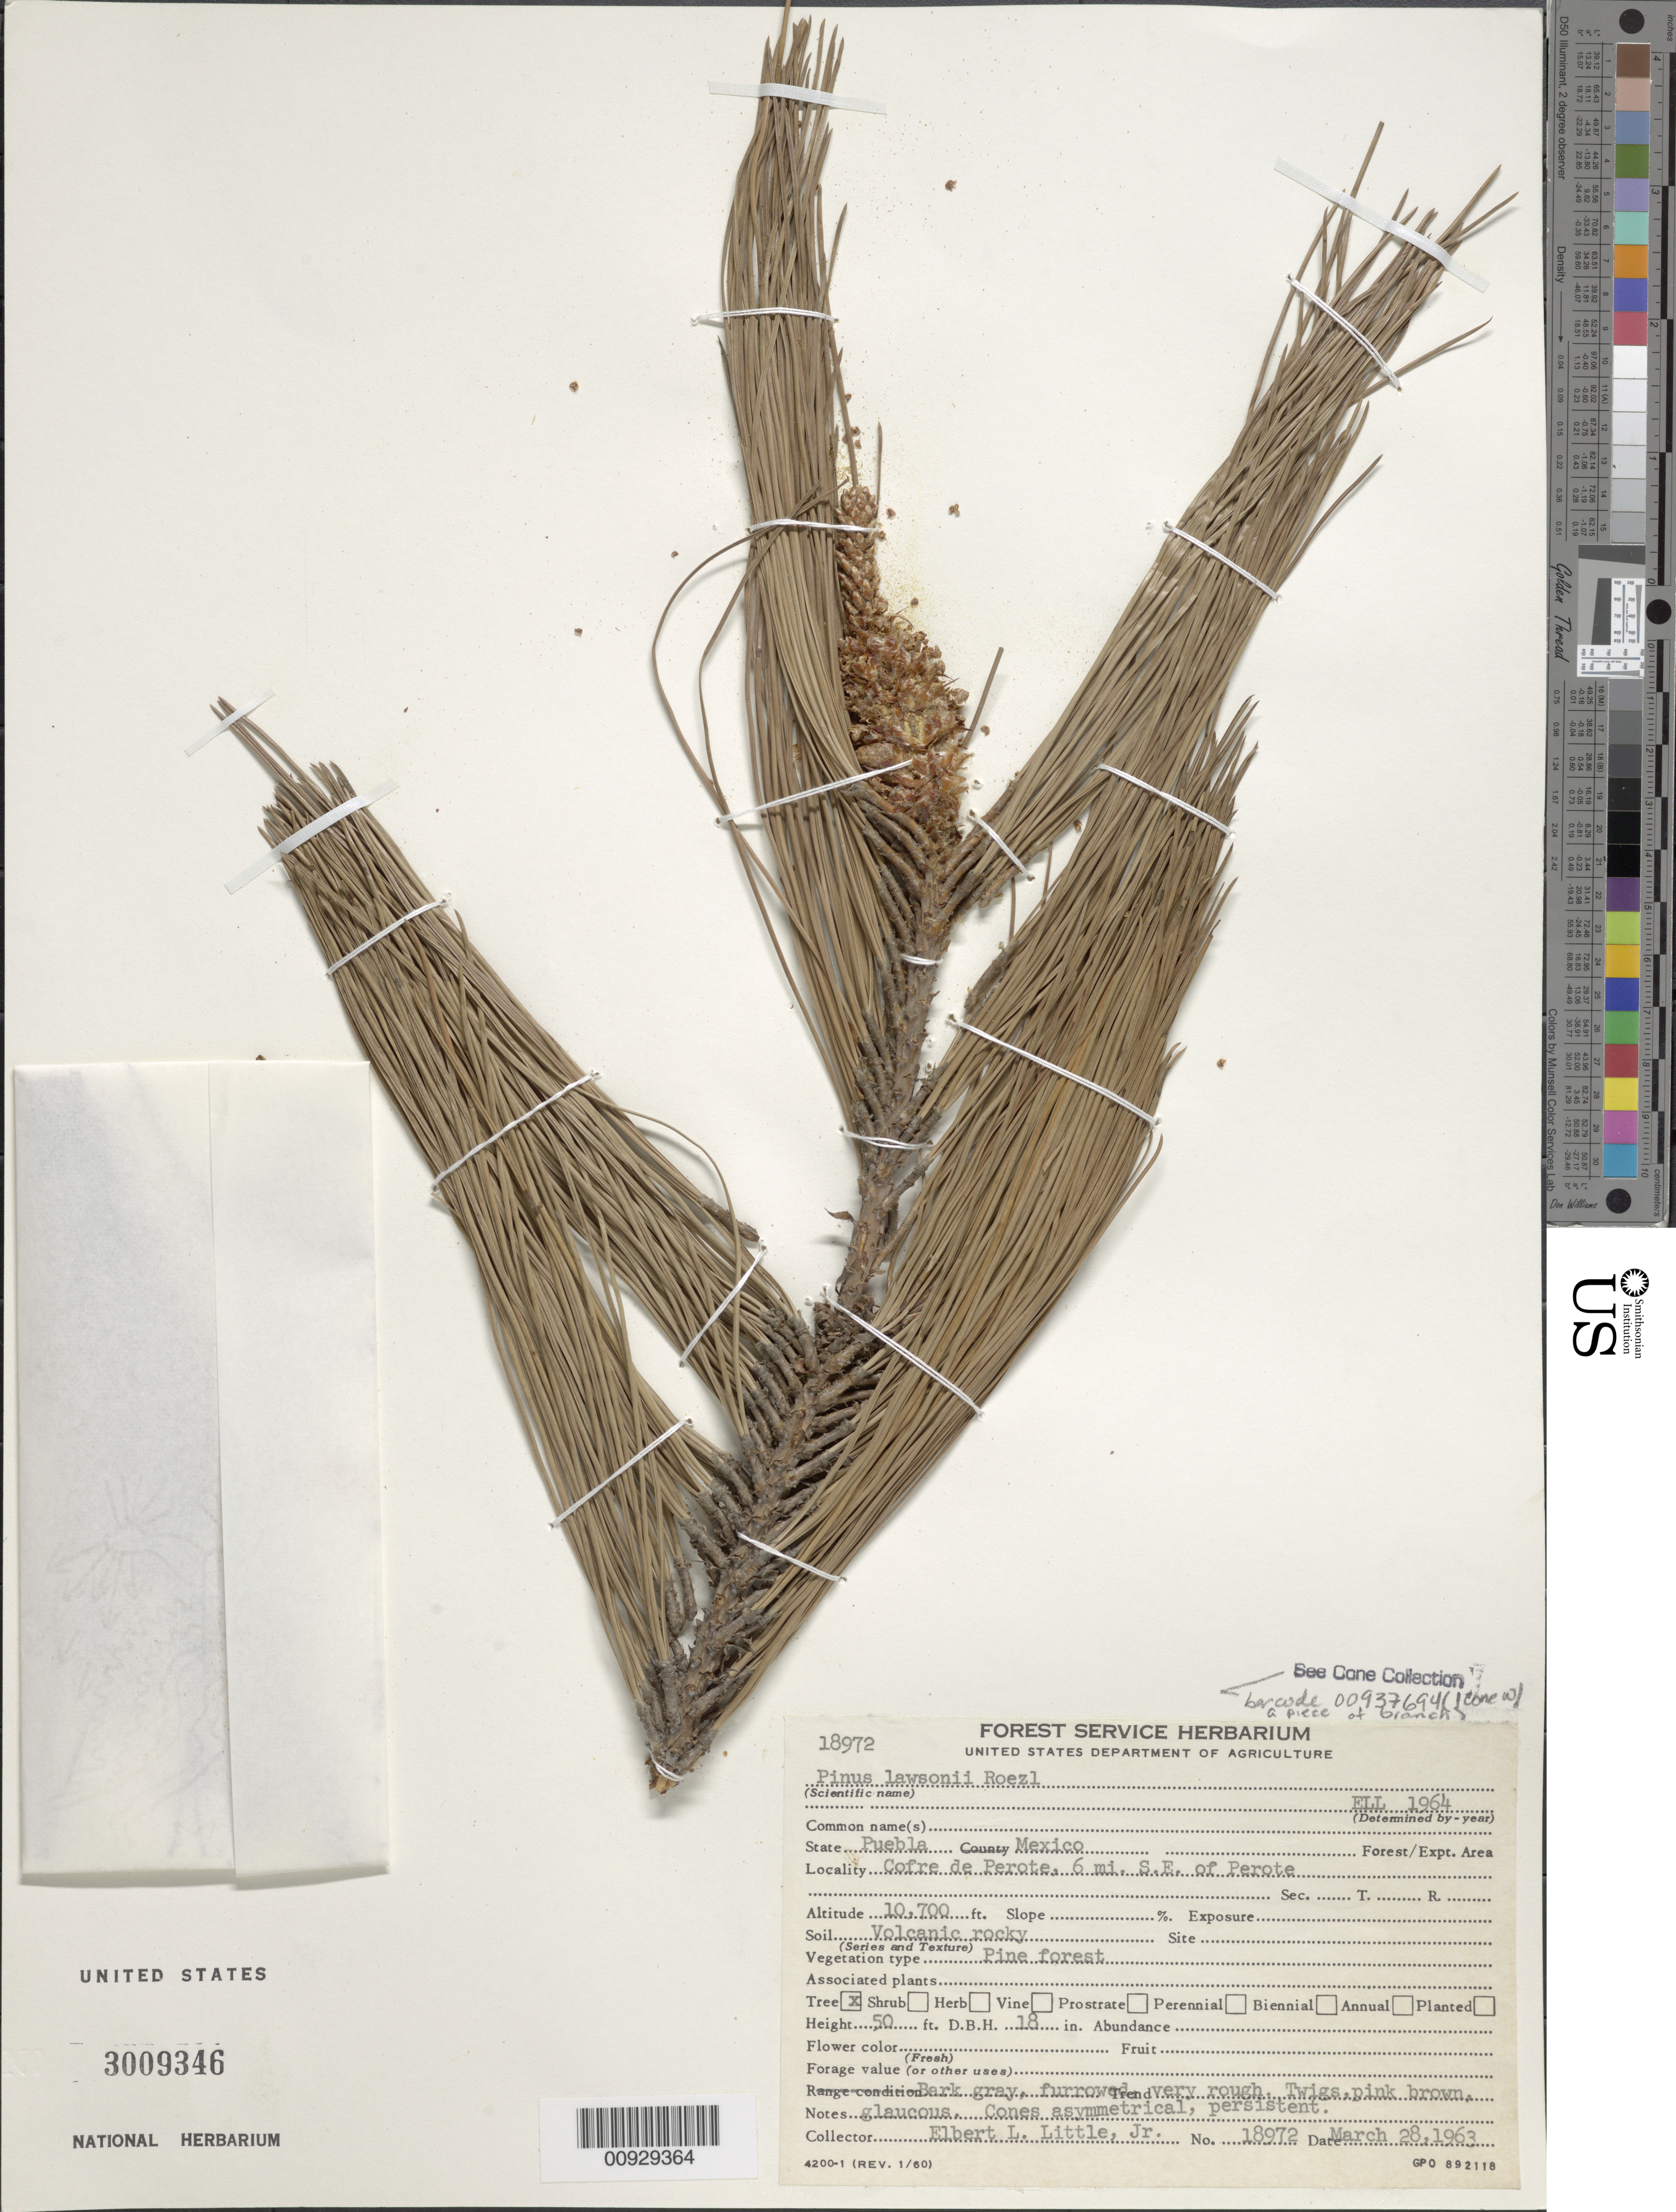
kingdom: Plantae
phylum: Tracheophyta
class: Pinopsida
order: Pinales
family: Pinaceae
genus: Pinus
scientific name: Pinus lawsonii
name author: Roezl ex Gordon & Glend.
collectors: E. L. Little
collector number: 18972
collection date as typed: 28 Mar 1963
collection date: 1963-03-28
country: Mexico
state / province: Puebla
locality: Cofre de Perote, 6 mi. SE of Perote.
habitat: Pine forest. Soil volcanic rocky.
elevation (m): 3261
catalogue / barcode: US 3009346